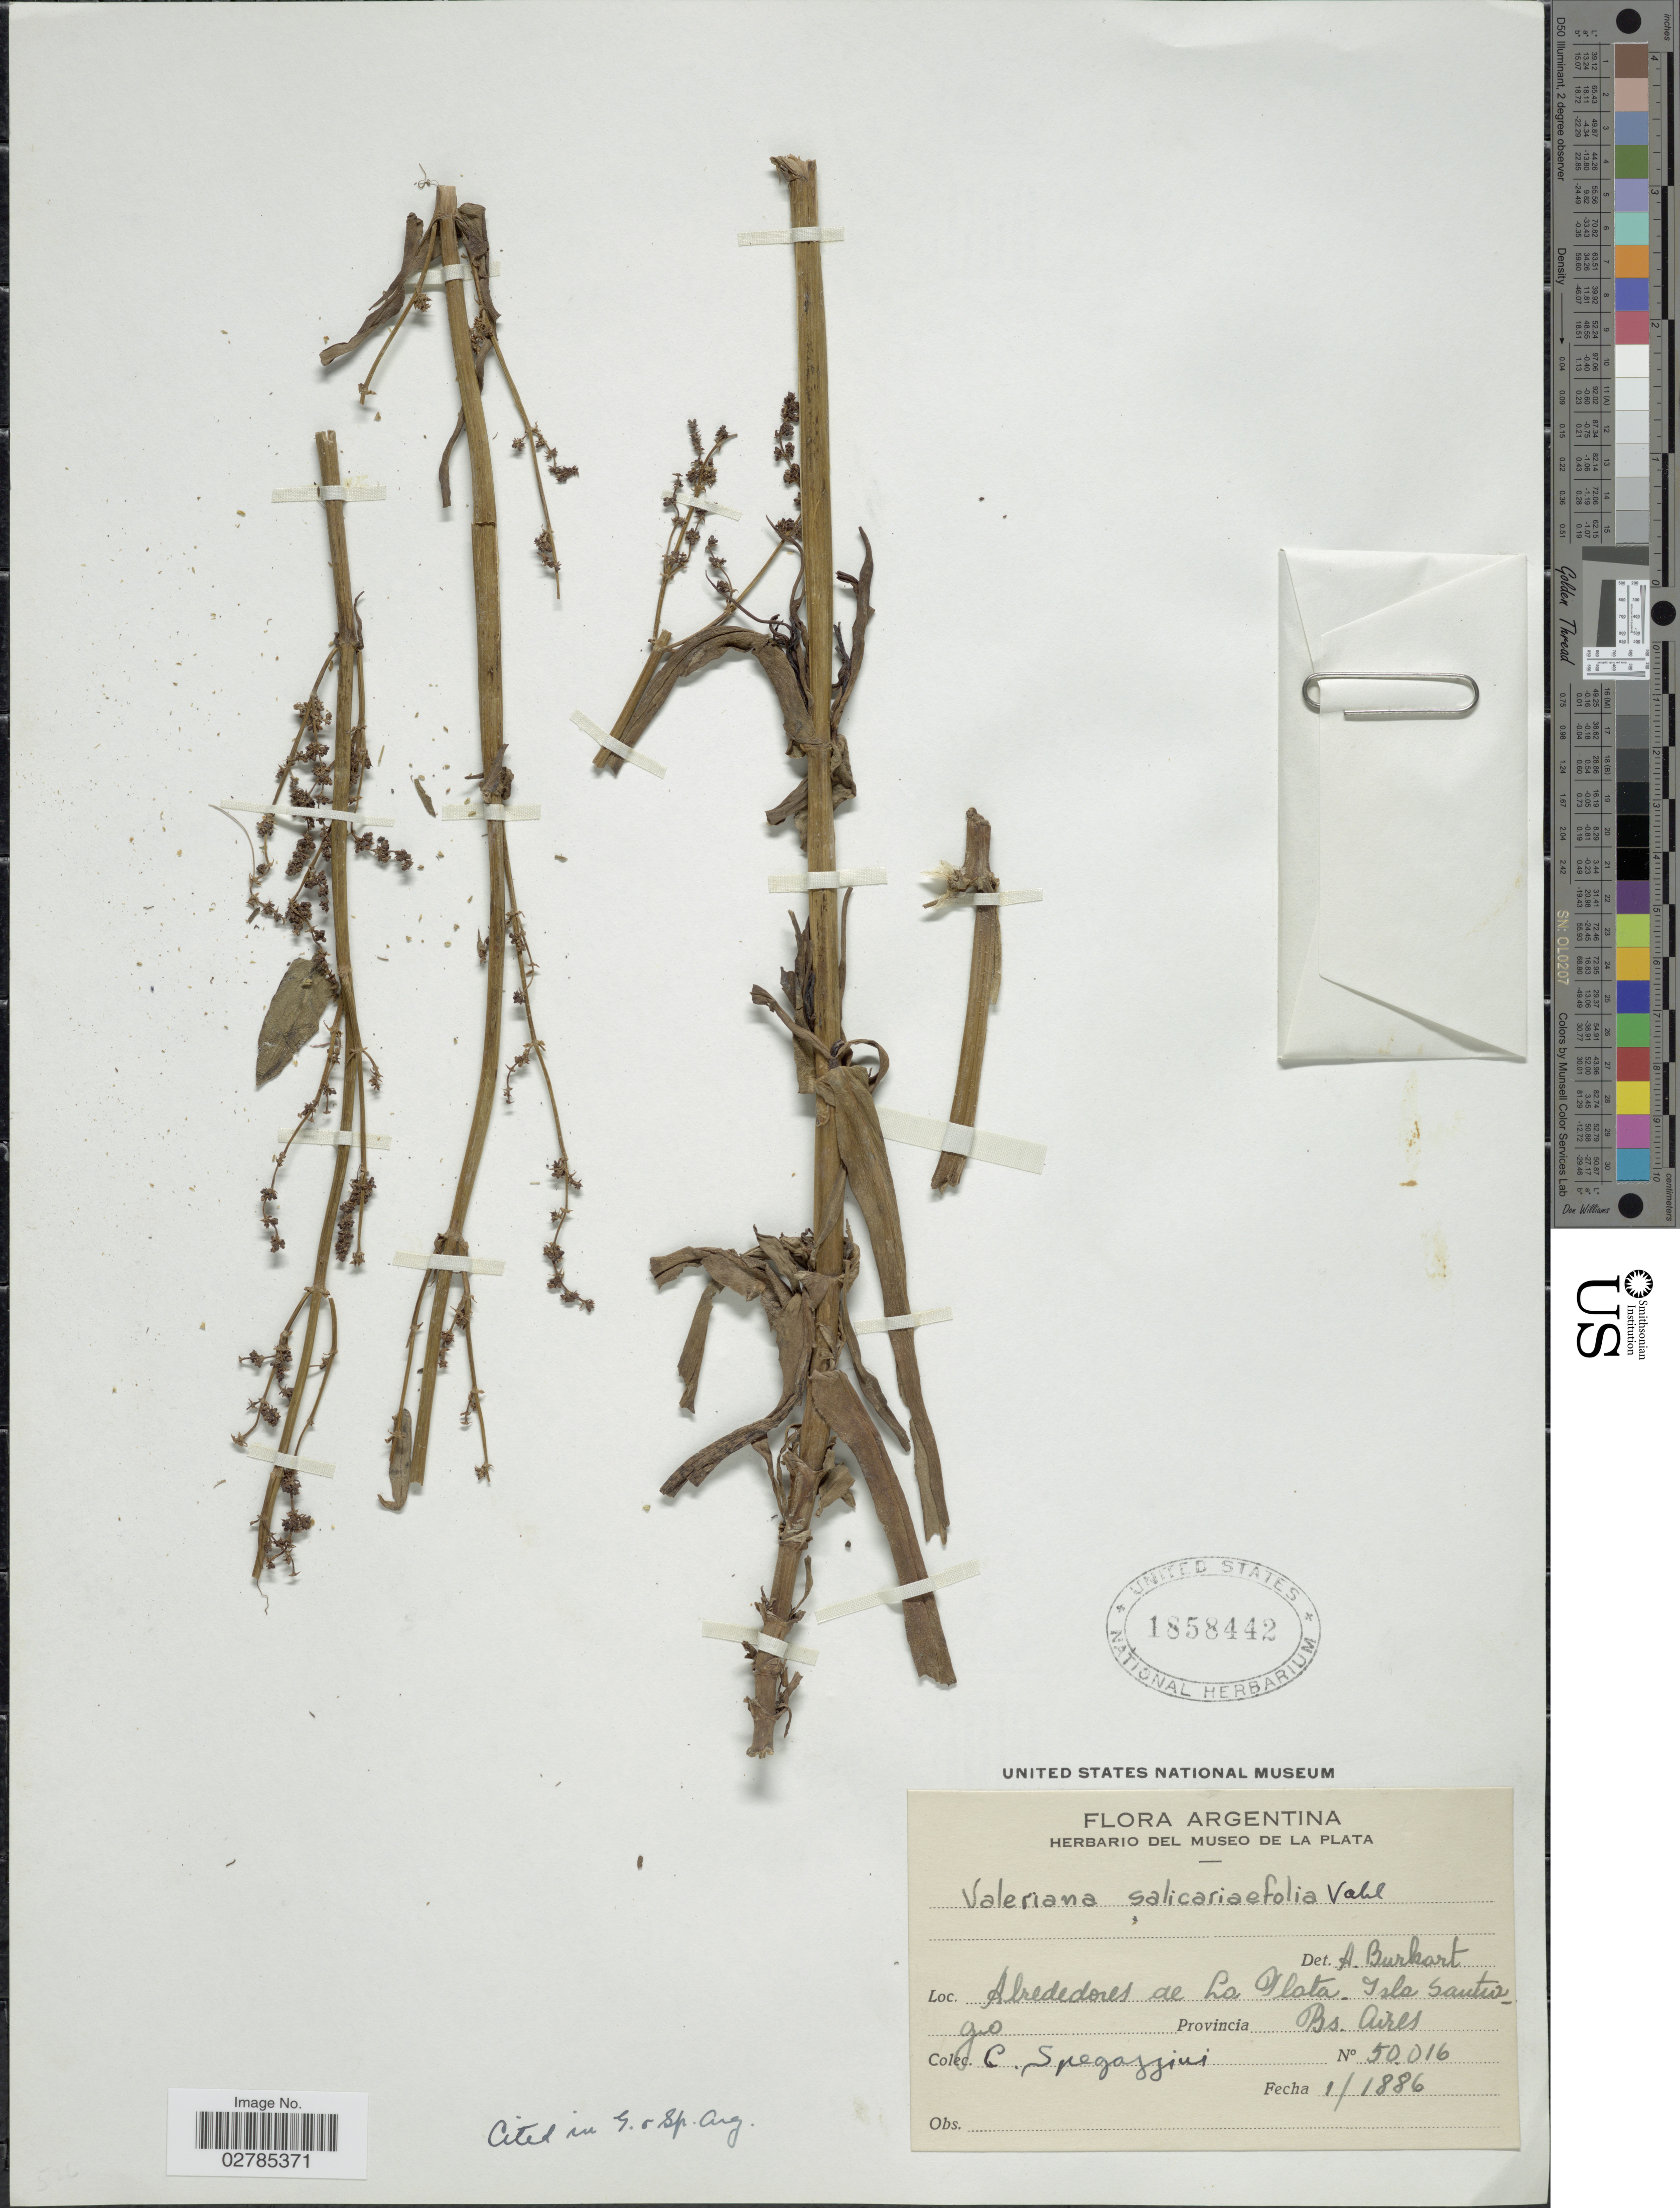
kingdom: Plantae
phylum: Tracheophyta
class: Magnoliopsida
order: Dipsacales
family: Caprifoliaceae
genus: Valeriana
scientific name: Valeriana salicariifolia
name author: Vahl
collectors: C. L. Spegazzini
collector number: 50016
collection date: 1886-01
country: Argentina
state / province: Buenos Aires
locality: Alrededores de La Plata. Isla Santiago.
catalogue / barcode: US 1858442